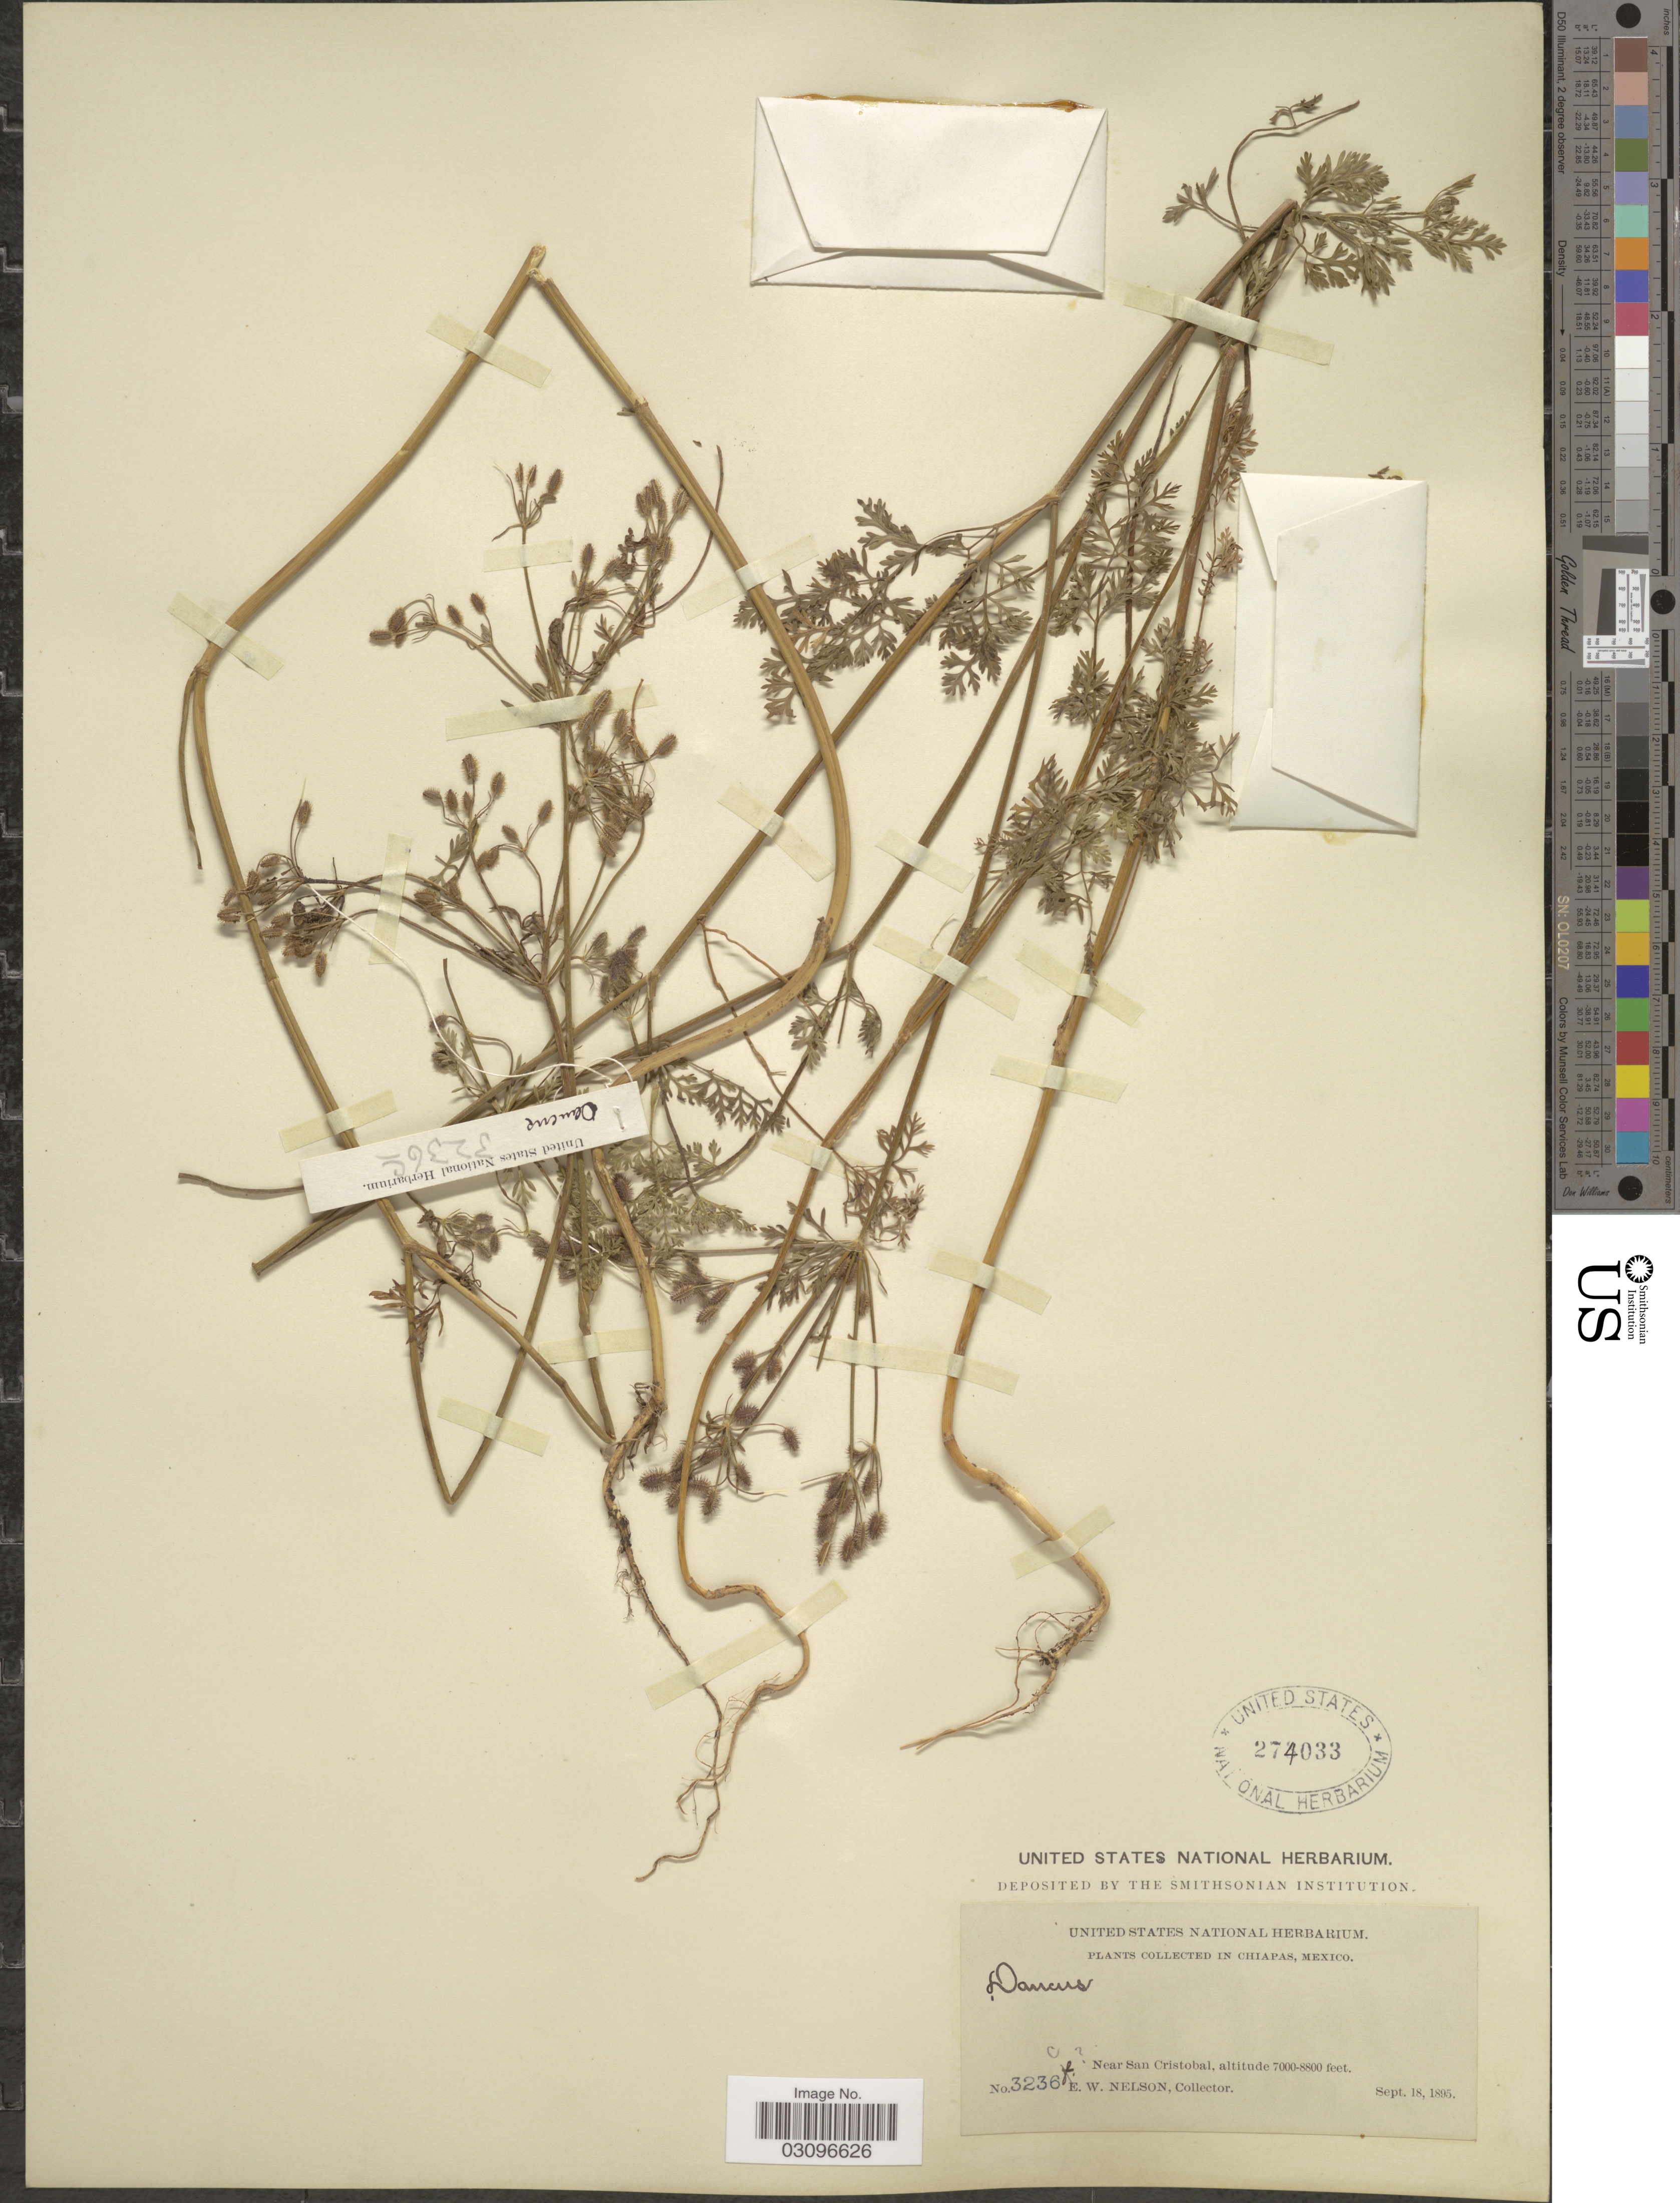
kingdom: Plantae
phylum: Tracheophyta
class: Magnoliopsida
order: Apiales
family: Apiaceae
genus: Daucus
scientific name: Daucus montanus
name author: Humb. & Bonpl. ex Spreng.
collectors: E. W. Nelson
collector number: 3236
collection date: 1895-09-18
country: Mexico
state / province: Chiapas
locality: Near San Cristobal.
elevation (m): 2134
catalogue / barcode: US 274033